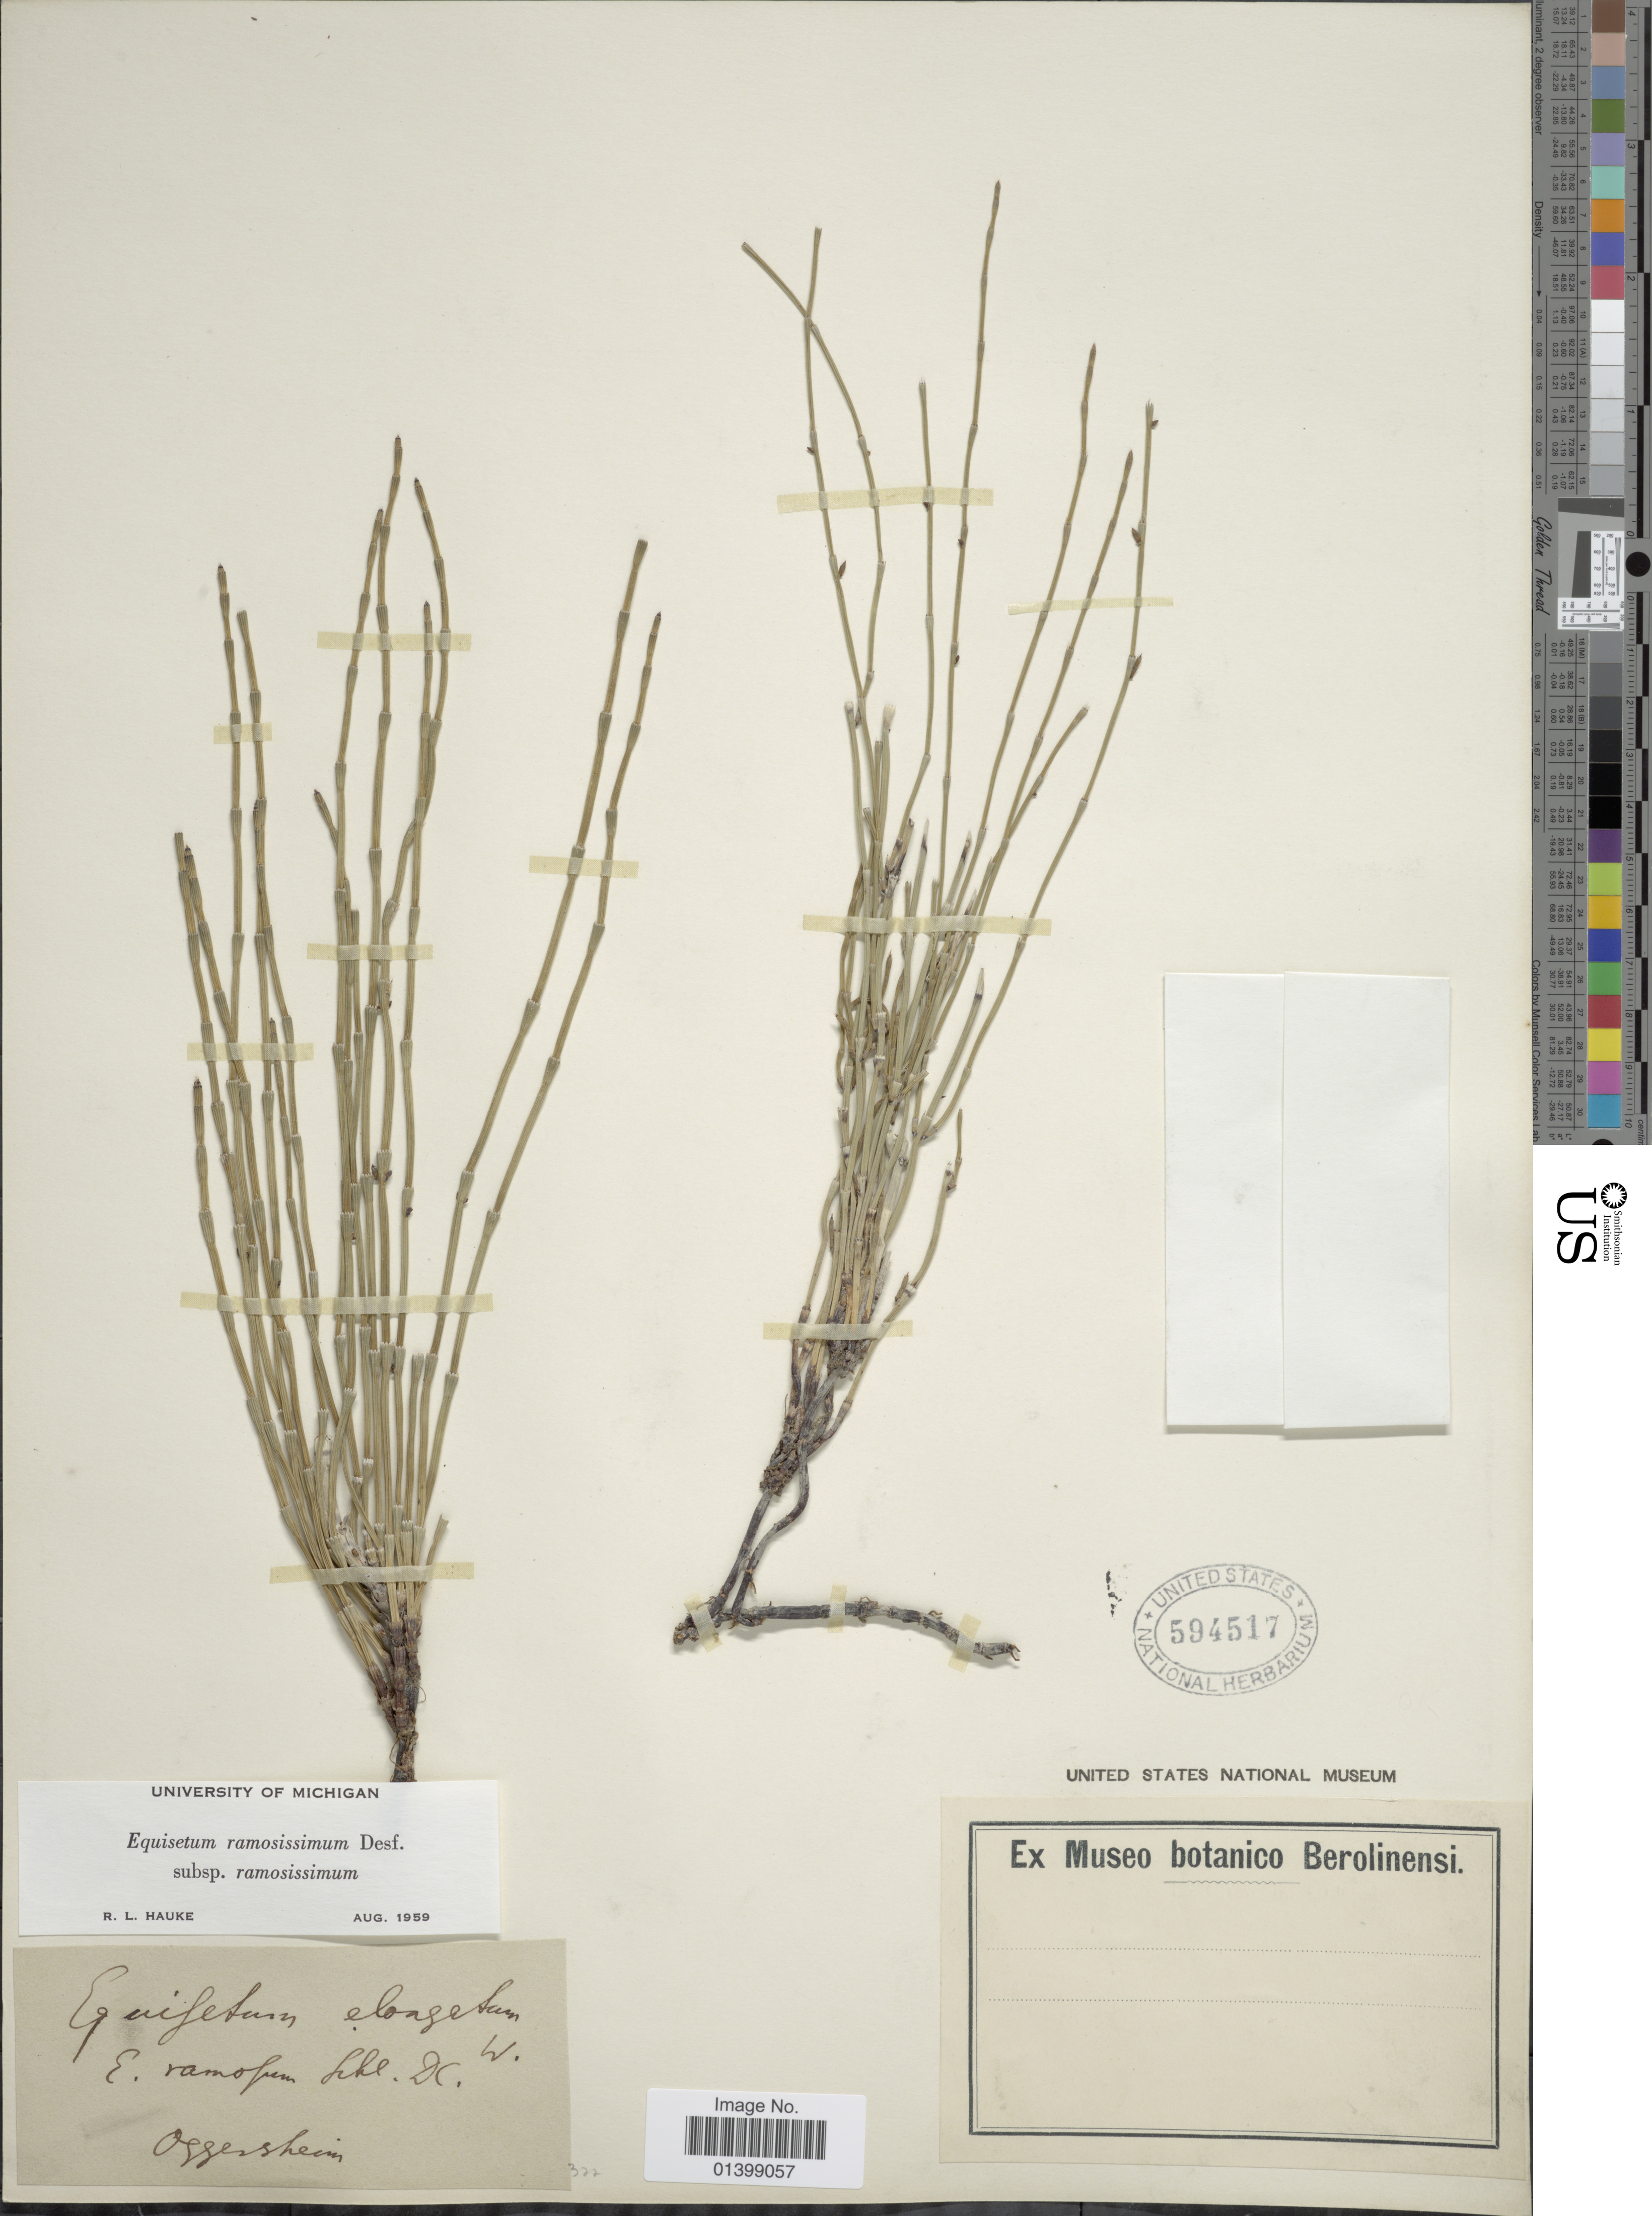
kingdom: Plantae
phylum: Tracheophyta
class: Polypodiopsida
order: Equisetales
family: Equisetaceae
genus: Equisetum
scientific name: Equisetum ramosissimum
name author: Desf.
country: Germany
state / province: Rhineland-Palatinate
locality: Oggersheim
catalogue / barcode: US 594517